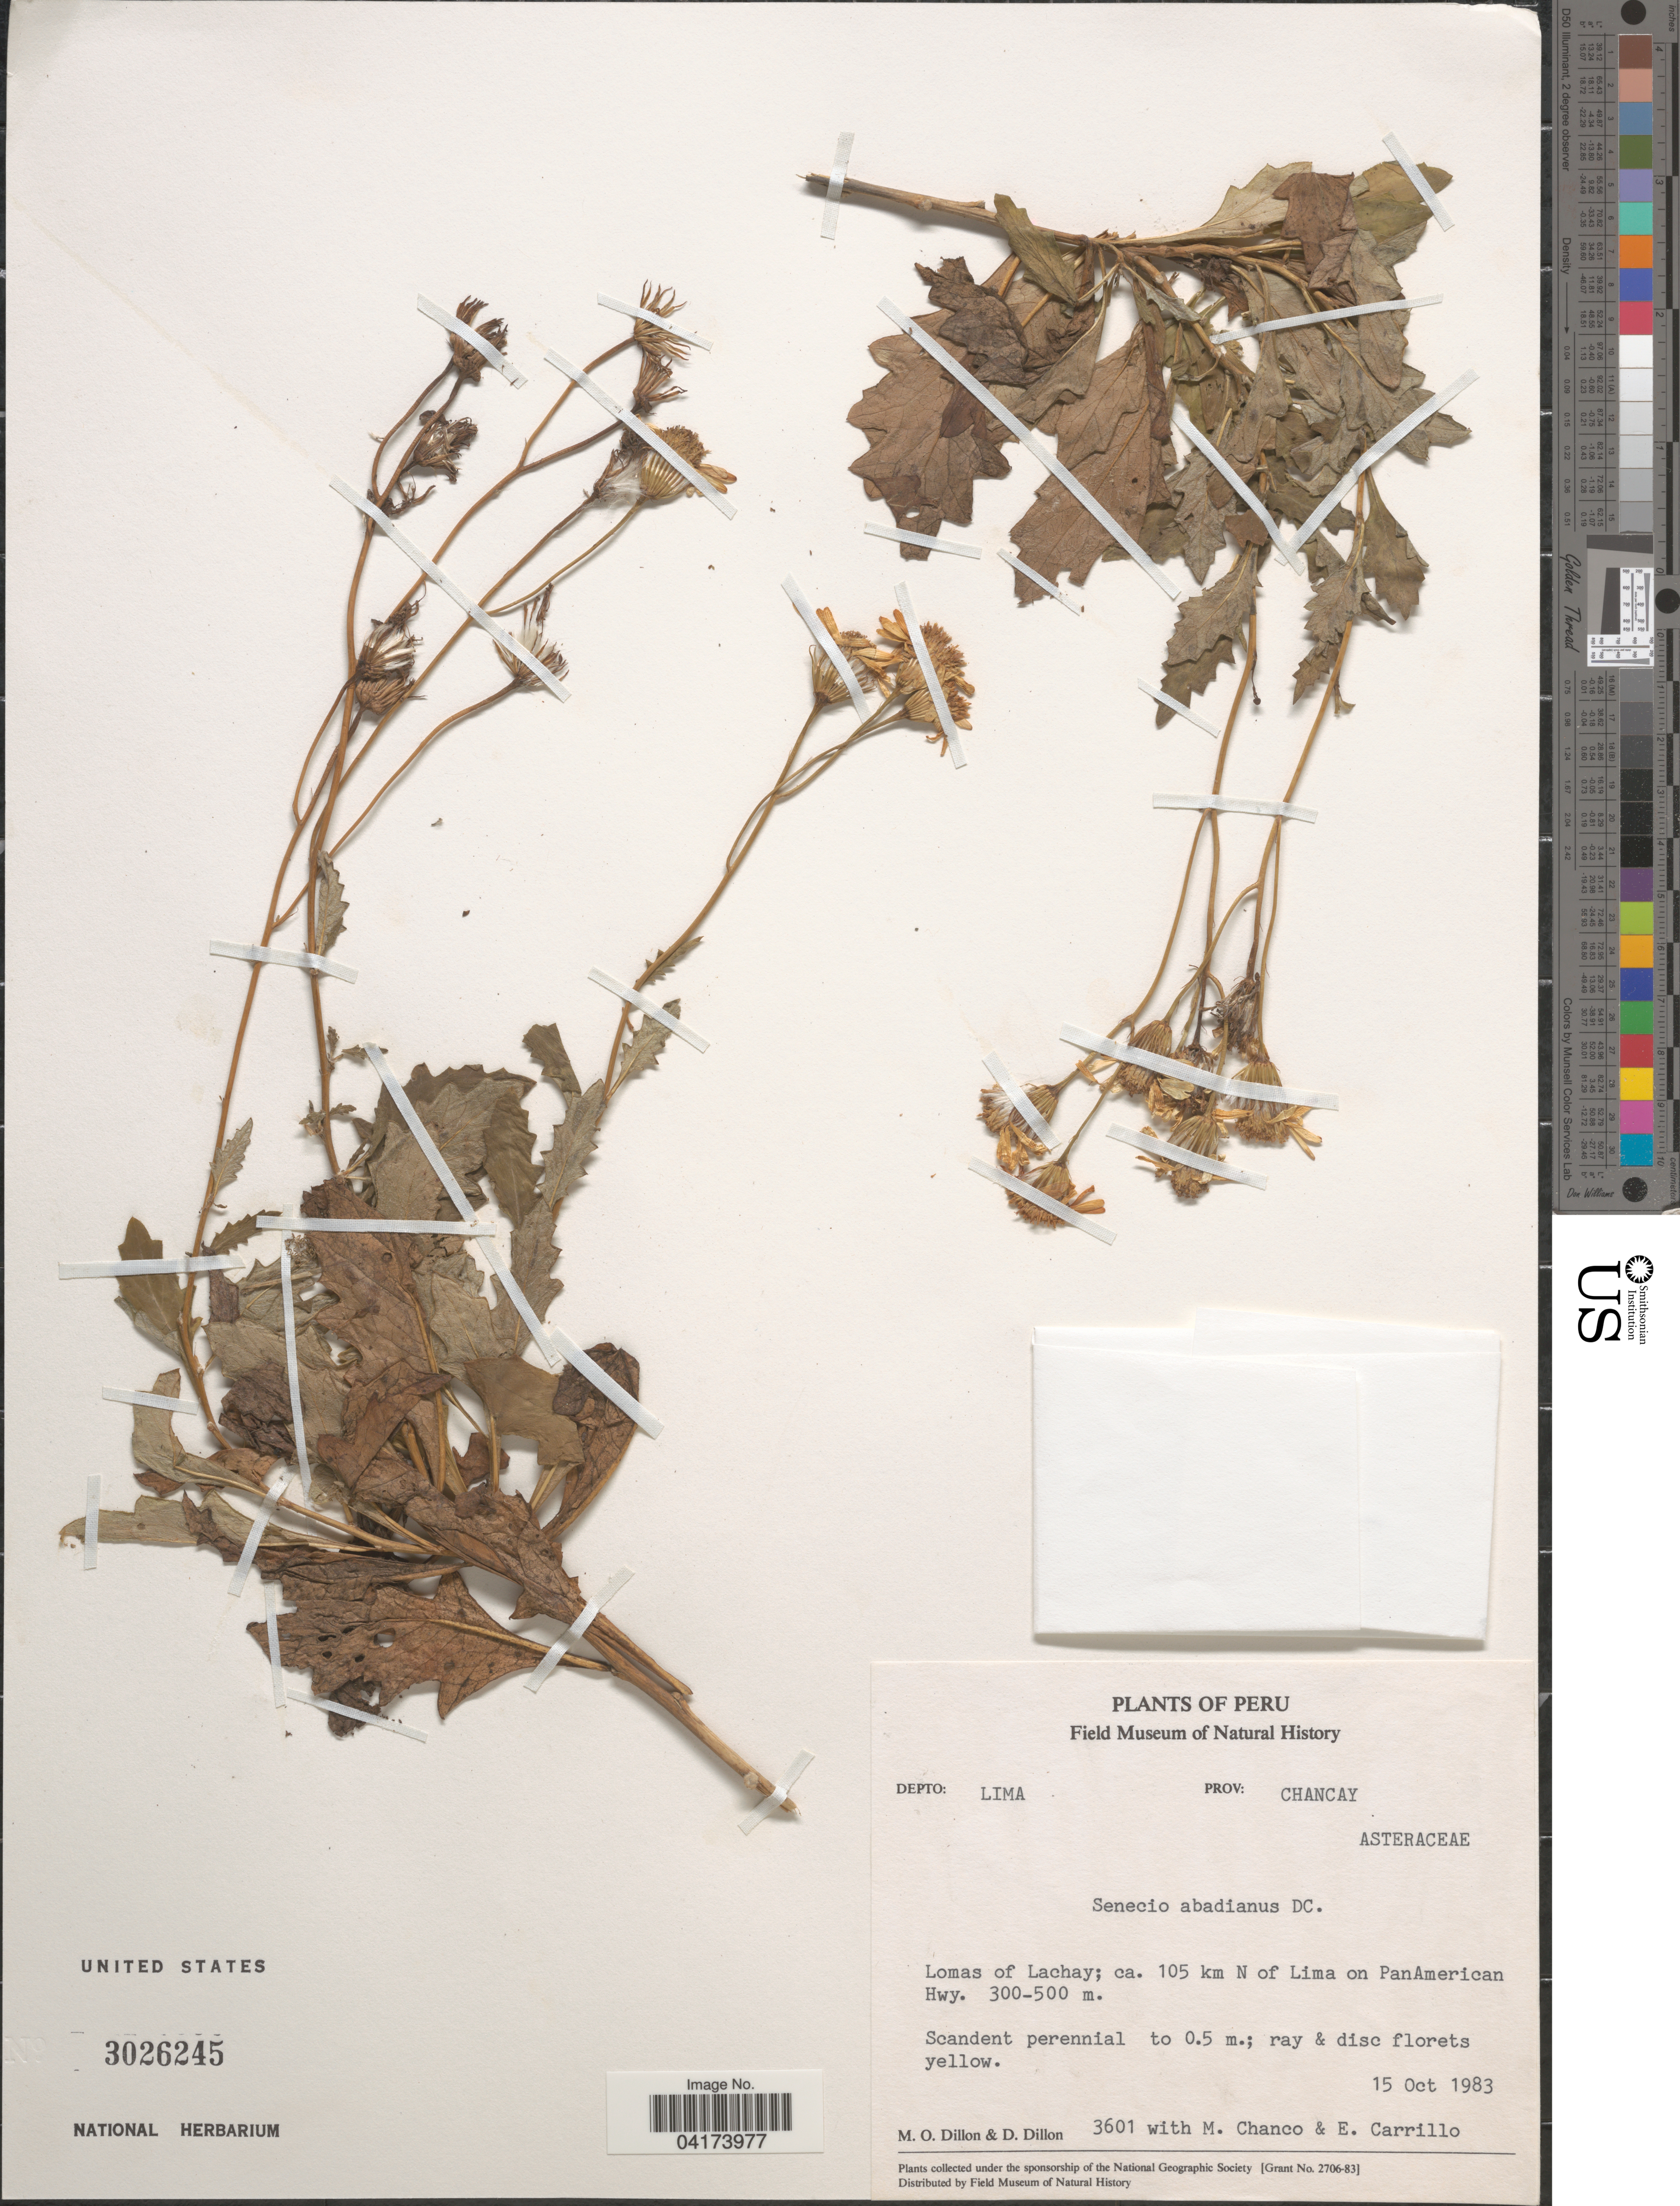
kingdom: Plantae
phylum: Tracheophyta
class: Magnoliopsida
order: Asterales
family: Asteraceae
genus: Senecio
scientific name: Senecio abadianus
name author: DC.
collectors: M. O. Dillon, D. Dillon, M. Chanco & E. Carrillo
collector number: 3601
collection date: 1983-10-15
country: Peru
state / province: Lima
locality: Depto.: Lima. Prov: Chancay. Lomas of Lachay; ca. 105 km N of Lima on PanAmerican Hwy.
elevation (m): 300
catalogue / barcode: US 3026245